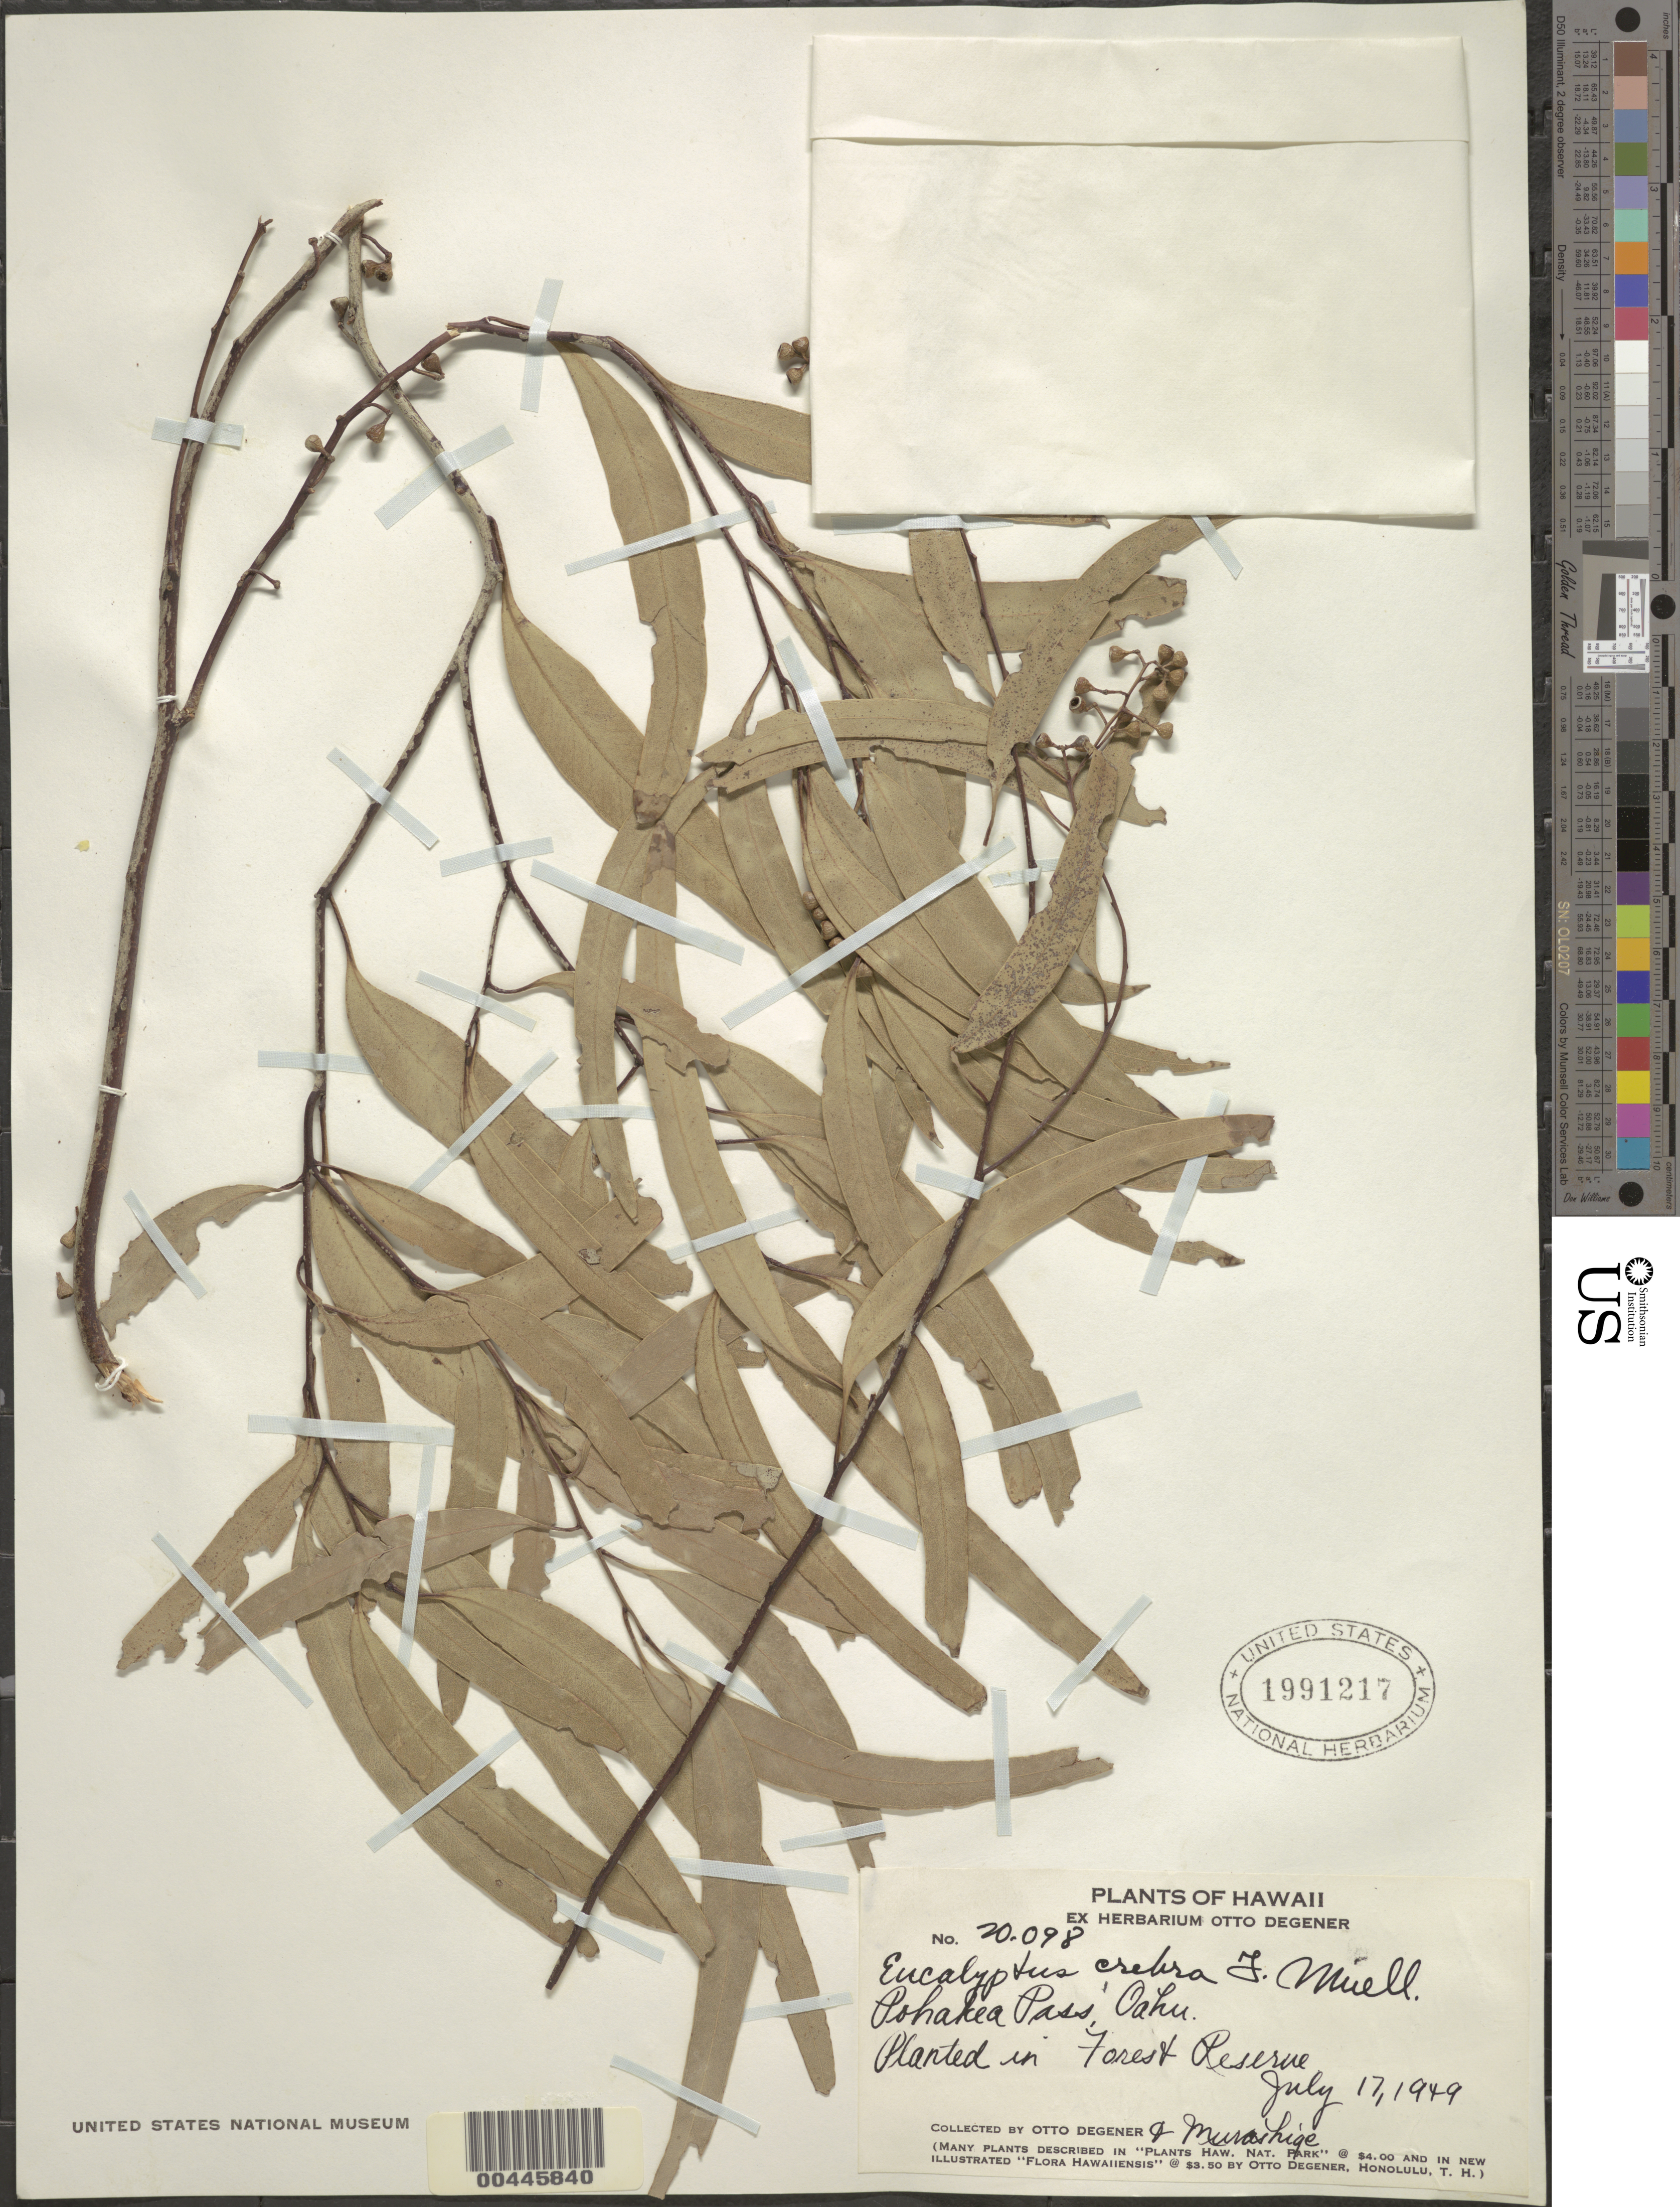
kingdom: Plantae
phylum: Tracheophyta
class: Magnoliopsida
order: Myrtales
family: Myrtaceae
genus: Eucalyptus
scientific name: Eucalyptus crebra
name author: F. Muell.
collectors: O. Degener & T. Murashige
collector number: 20098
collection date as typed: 17 Jul 1949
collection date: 1949-07-17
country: United States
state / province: Hawaii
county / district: Honolulu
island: Oahu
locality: Pohakea Pass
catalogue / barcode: US 1991217